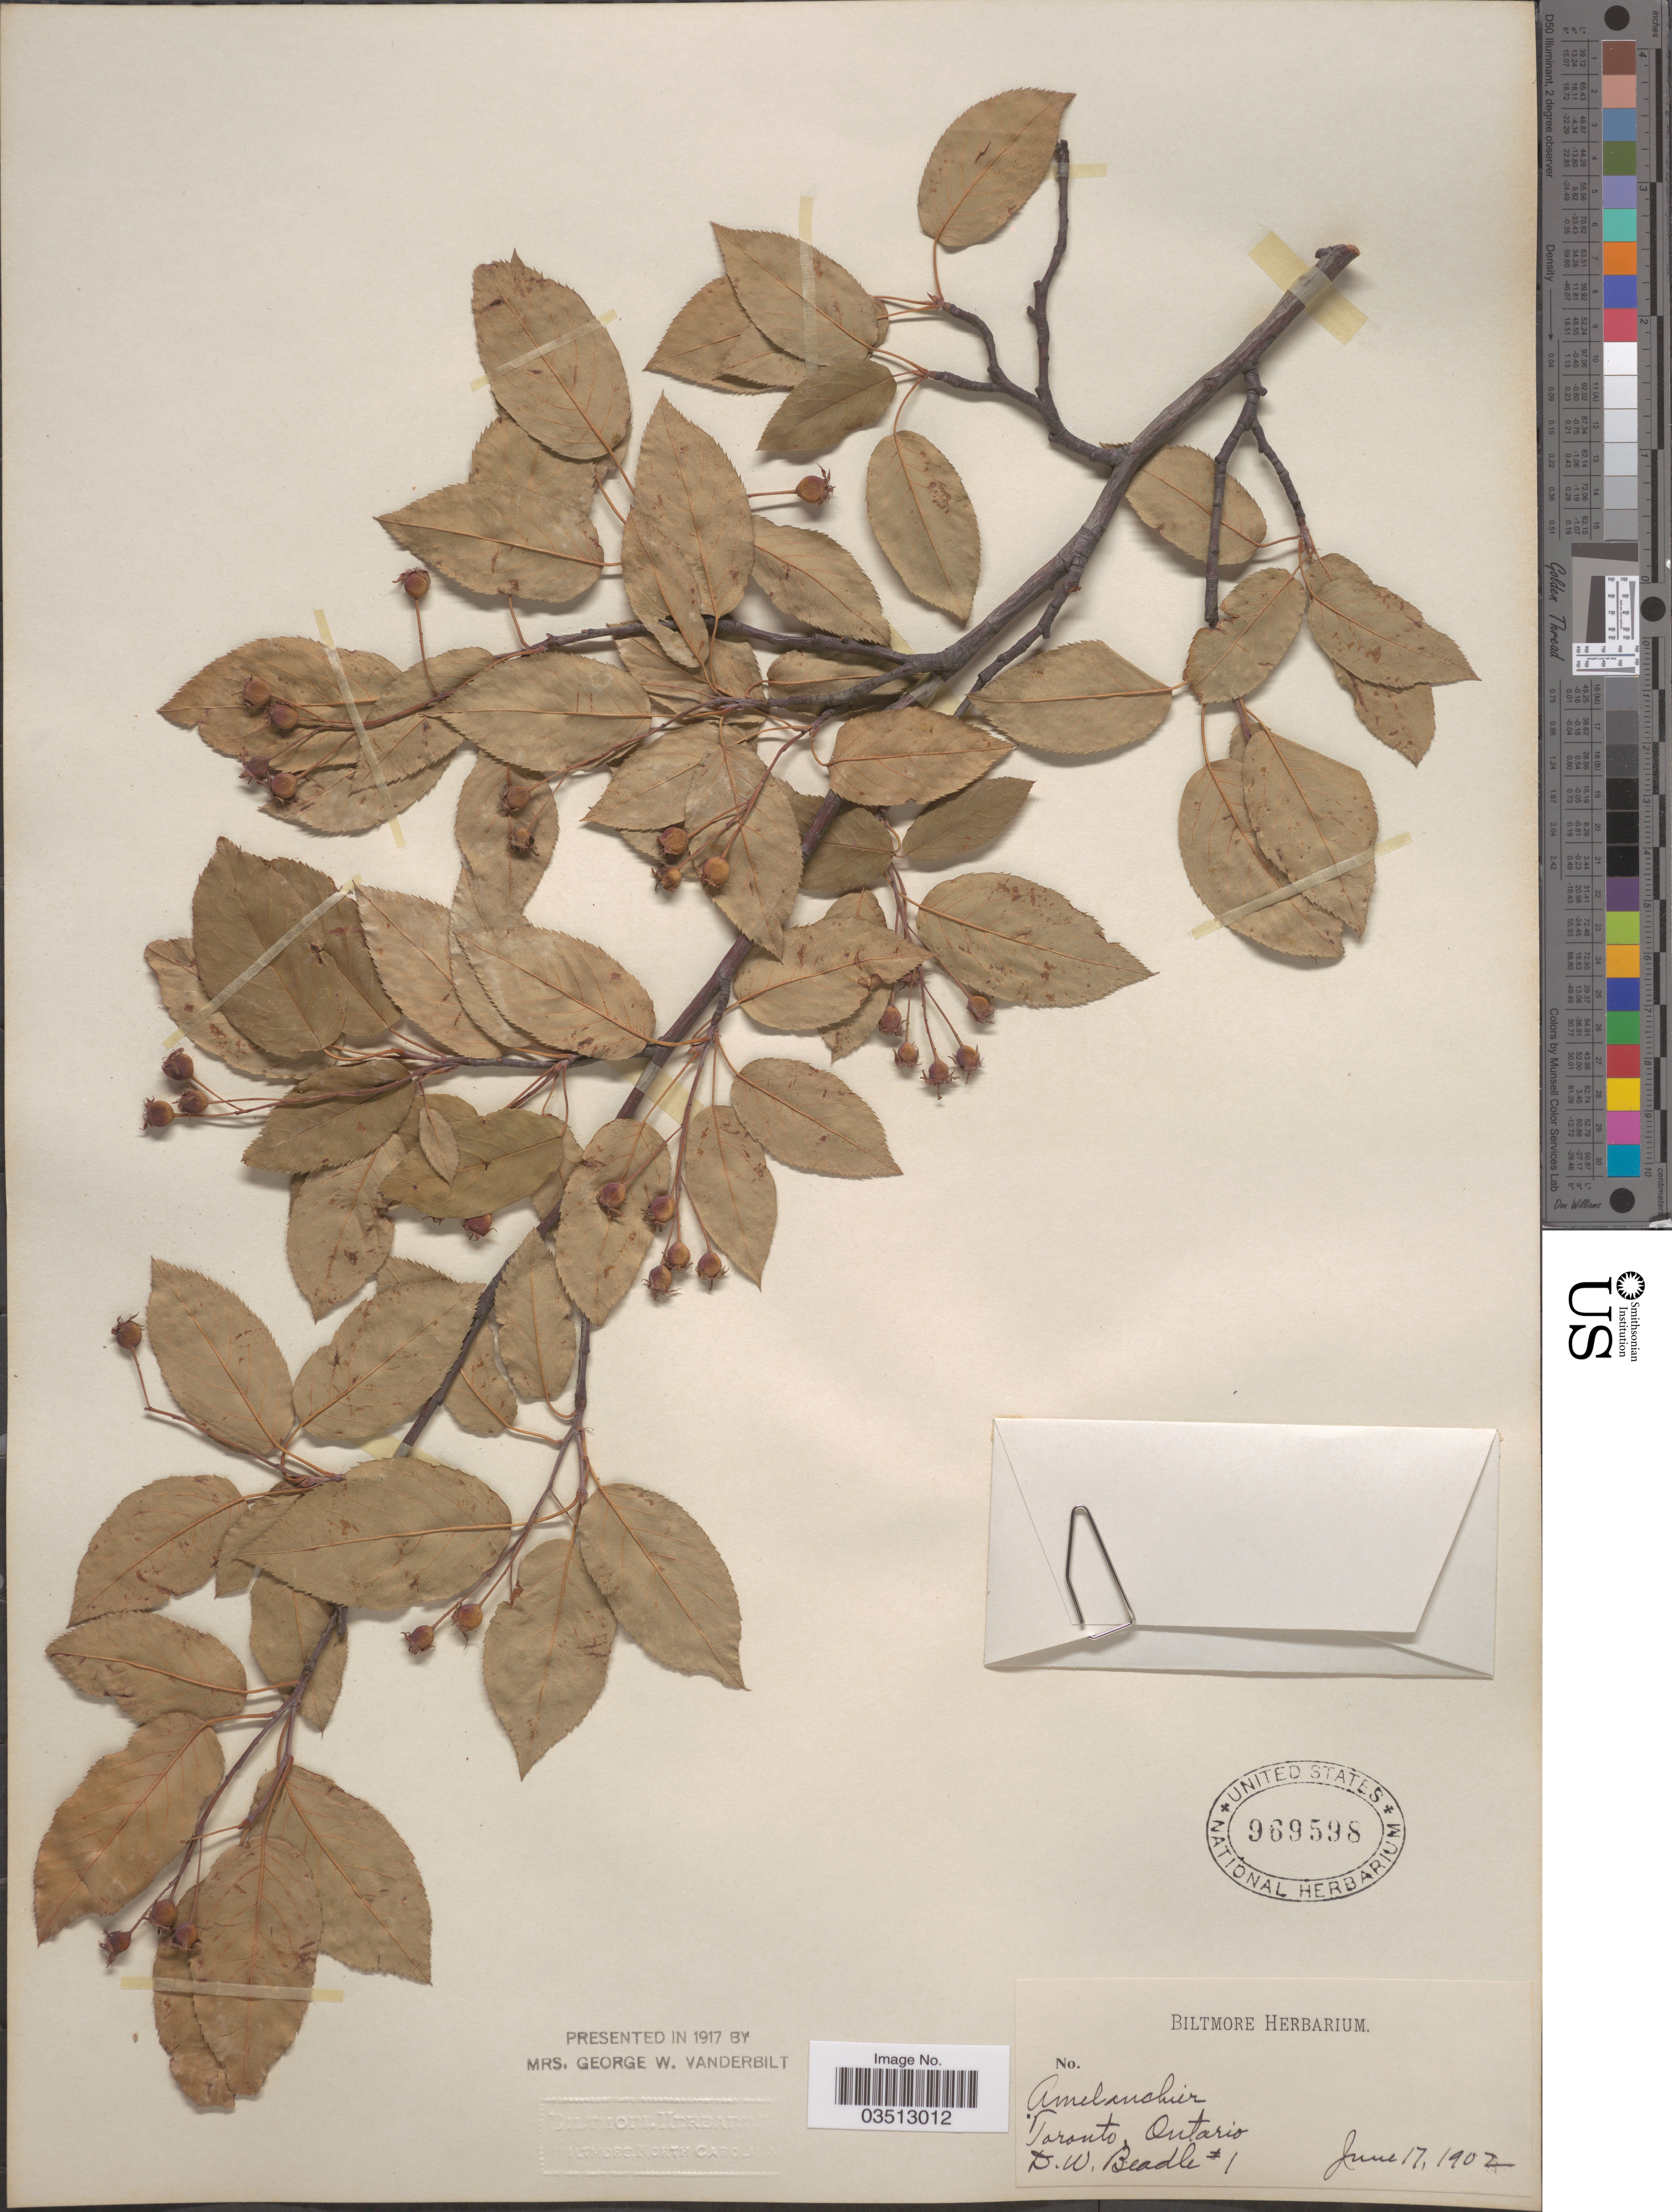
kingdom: Plantae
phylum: Tracheophyta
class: Magnoliopsida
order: Rosales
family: Rosaceae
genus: Amelanchier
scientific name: Amelanchier sp.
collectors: D. Beadle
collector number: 1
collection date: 1902-06-17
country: Canada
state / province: Ontario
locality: Toronto.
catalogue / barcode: US 969598